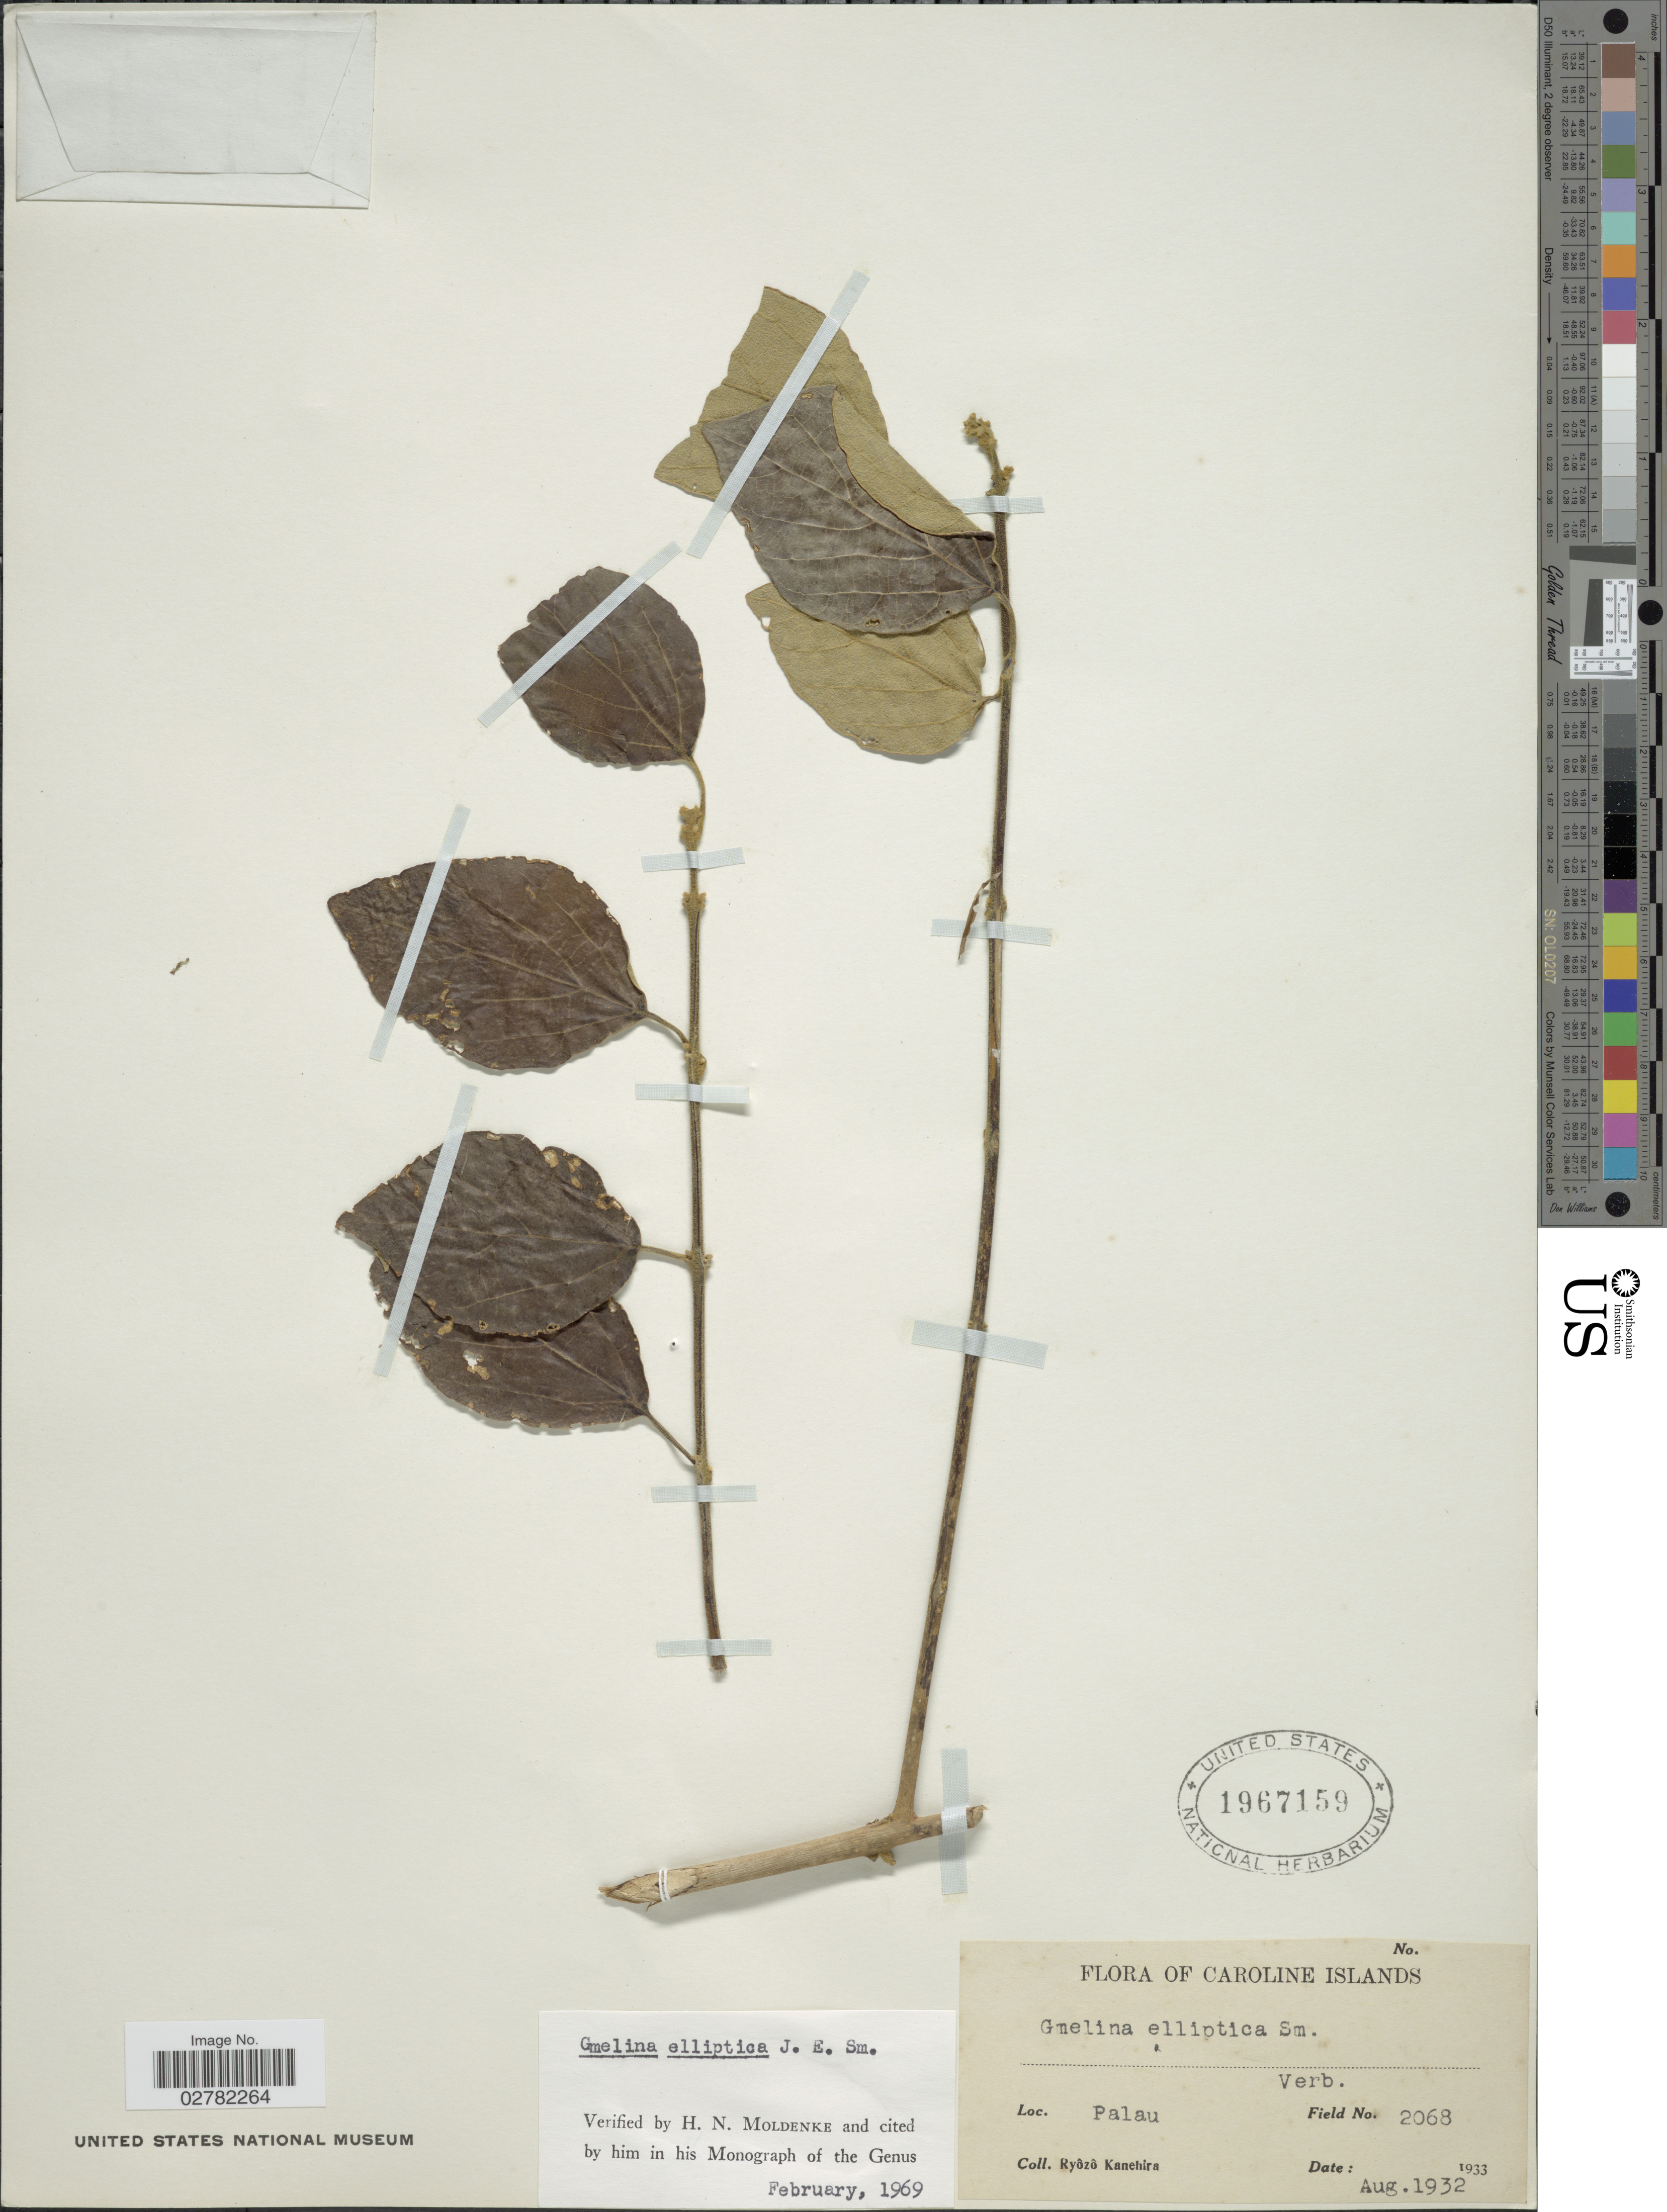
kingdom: Plantae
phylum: Tracheophyta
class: Magnoliopsida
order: Lamiales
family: Lamiaceae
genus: Gmelina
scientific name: Gmelina elliptica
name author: Sm.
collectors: R. Kanehira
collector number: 2068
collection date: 1932-08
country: Palau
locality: Caroline Islands. Palau.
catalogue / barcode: US 1967159